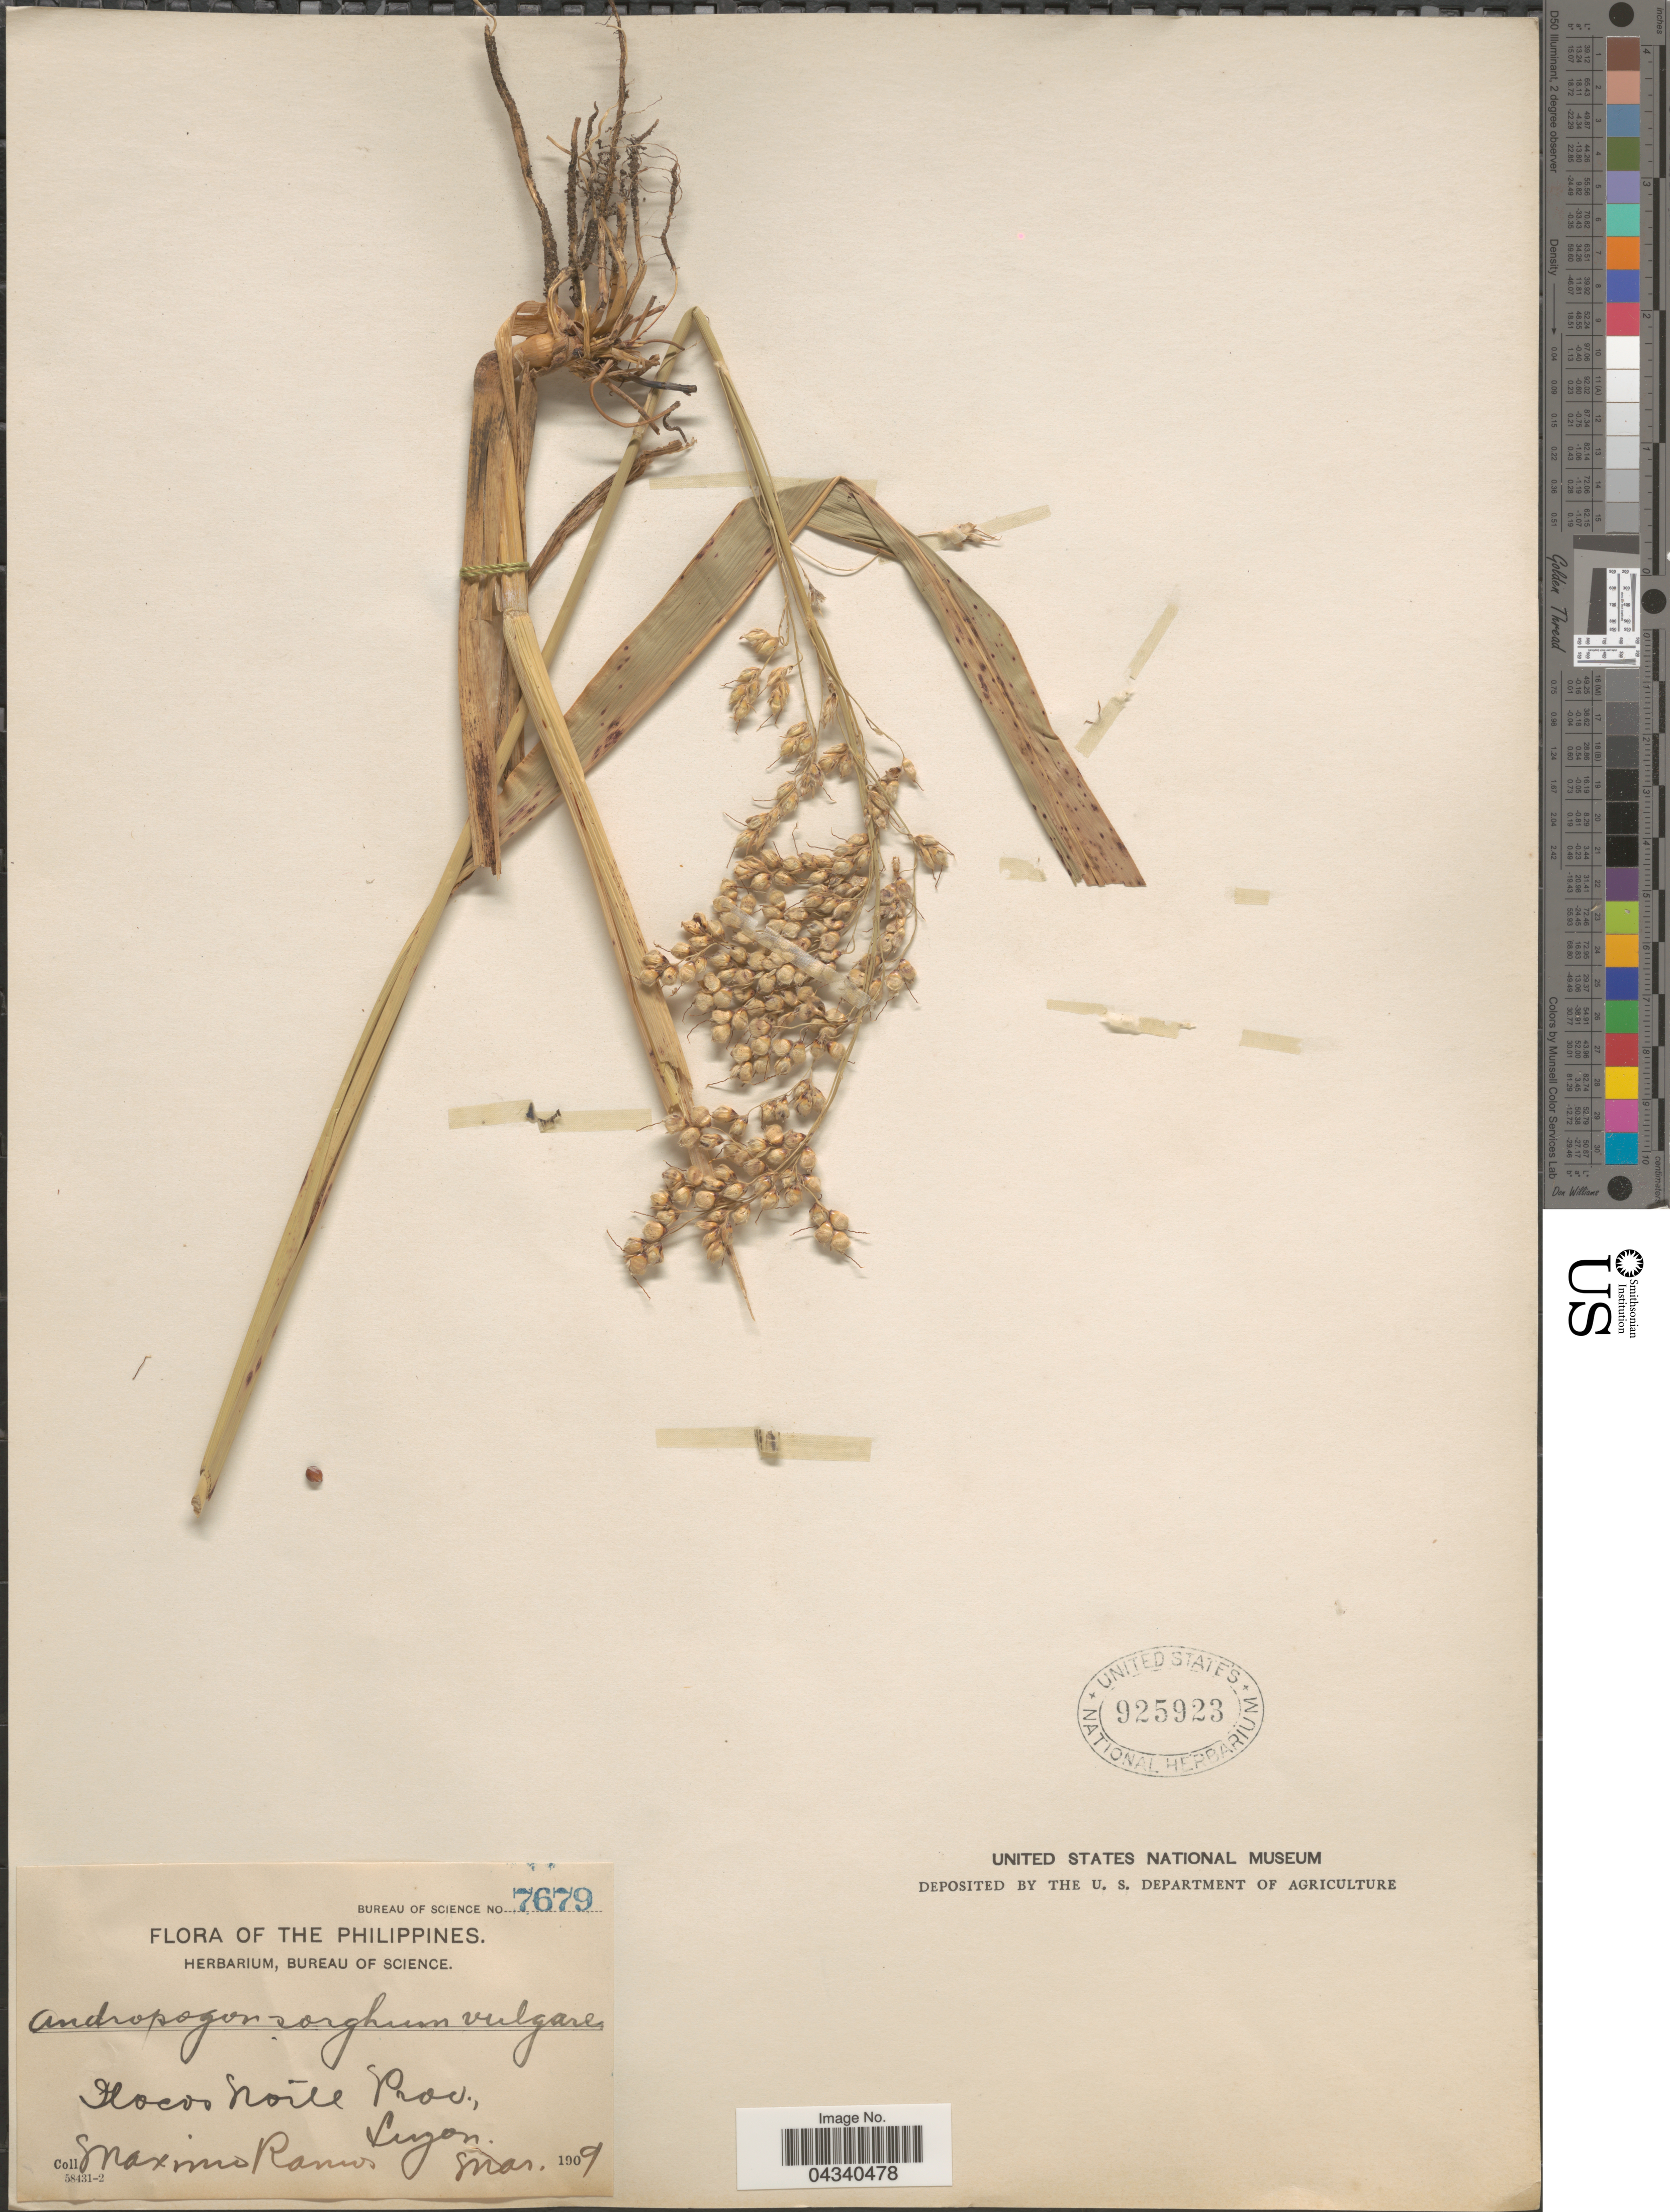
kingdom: Plantae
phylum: Tracheophyta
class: Liliopsida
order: Poales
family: Poaceae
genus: Sorghum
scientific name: Sorghum bicolor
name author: (L.) Moench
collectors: M. Ramos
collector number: Bureau Of Science 7679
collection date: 1909-03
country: Philippines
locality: Ilocos Norte Prov. Luzon.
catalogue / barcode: US 925923